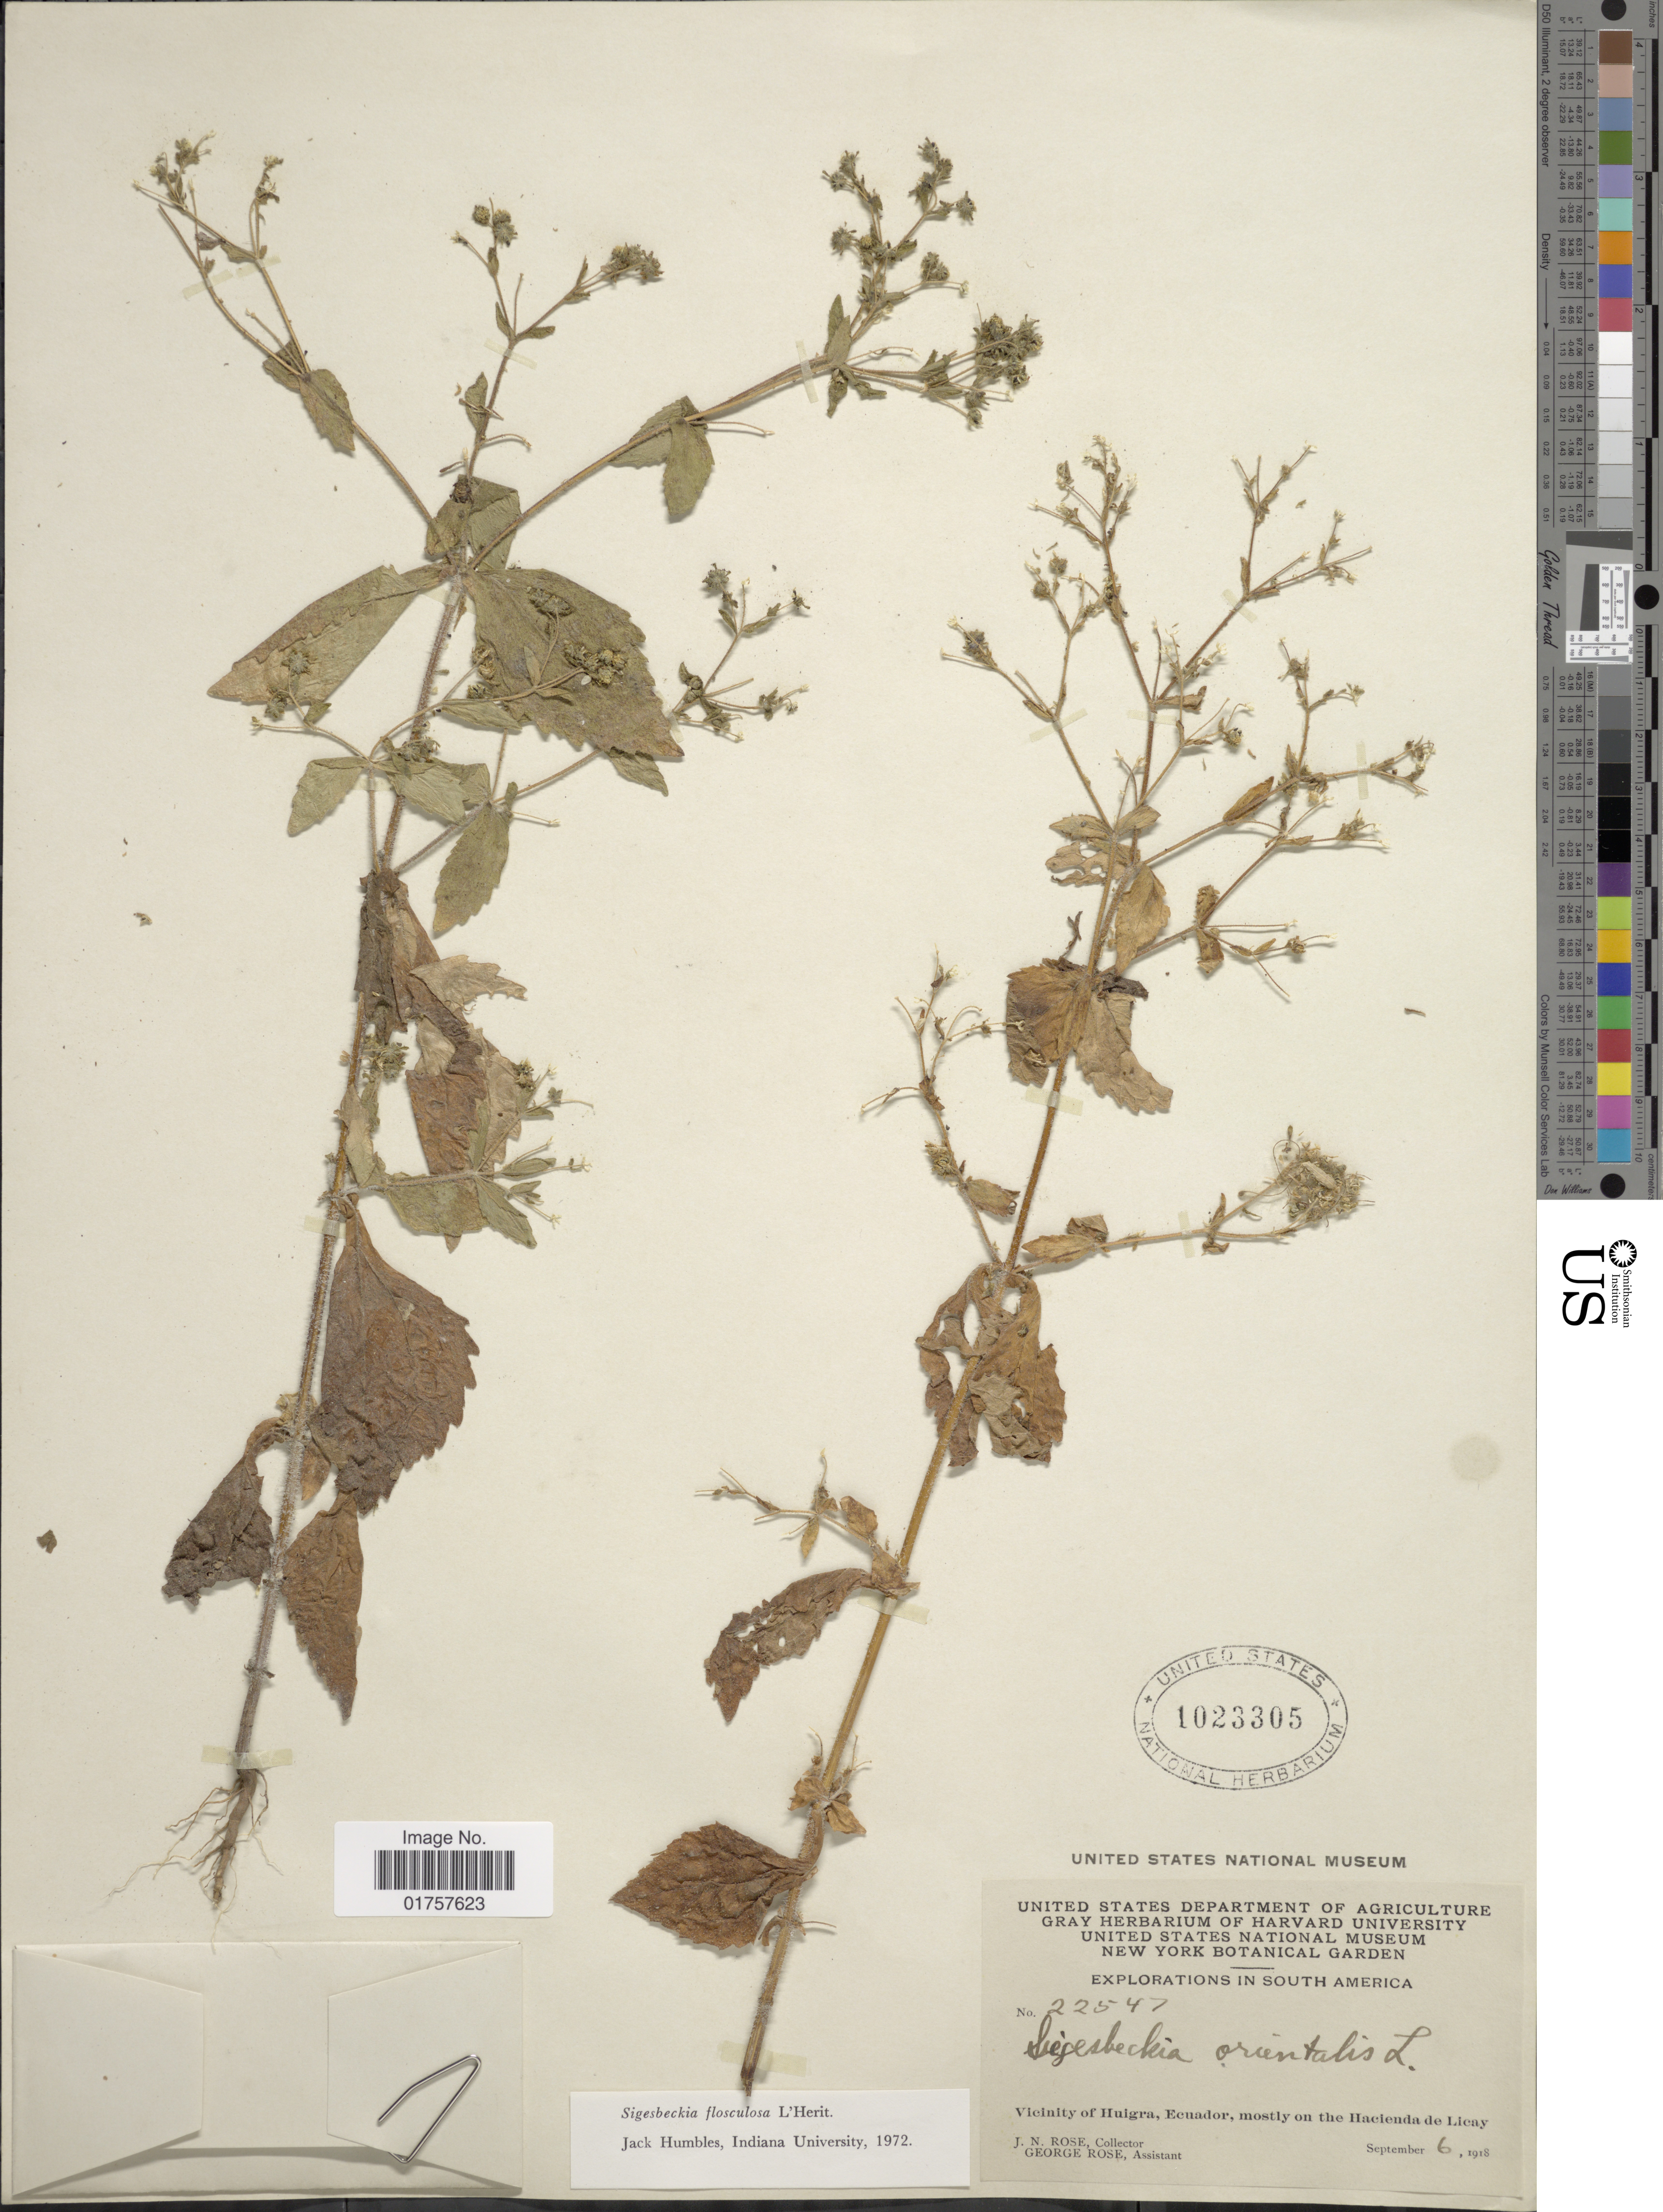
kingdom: Plantae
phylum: Tracheophyta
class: Magnoliopsida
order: Asterales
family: Asteraceae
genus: Sigesbeckia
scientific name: Sigesbeckia flosculosa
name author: L'Hér.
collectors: J. N. Rose & G. Rose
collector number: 22547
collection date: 1918-09-06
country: Ecuador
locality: Vicinity of Huigra, mostly on the Hacienda de Licay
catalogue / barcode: US 1023305